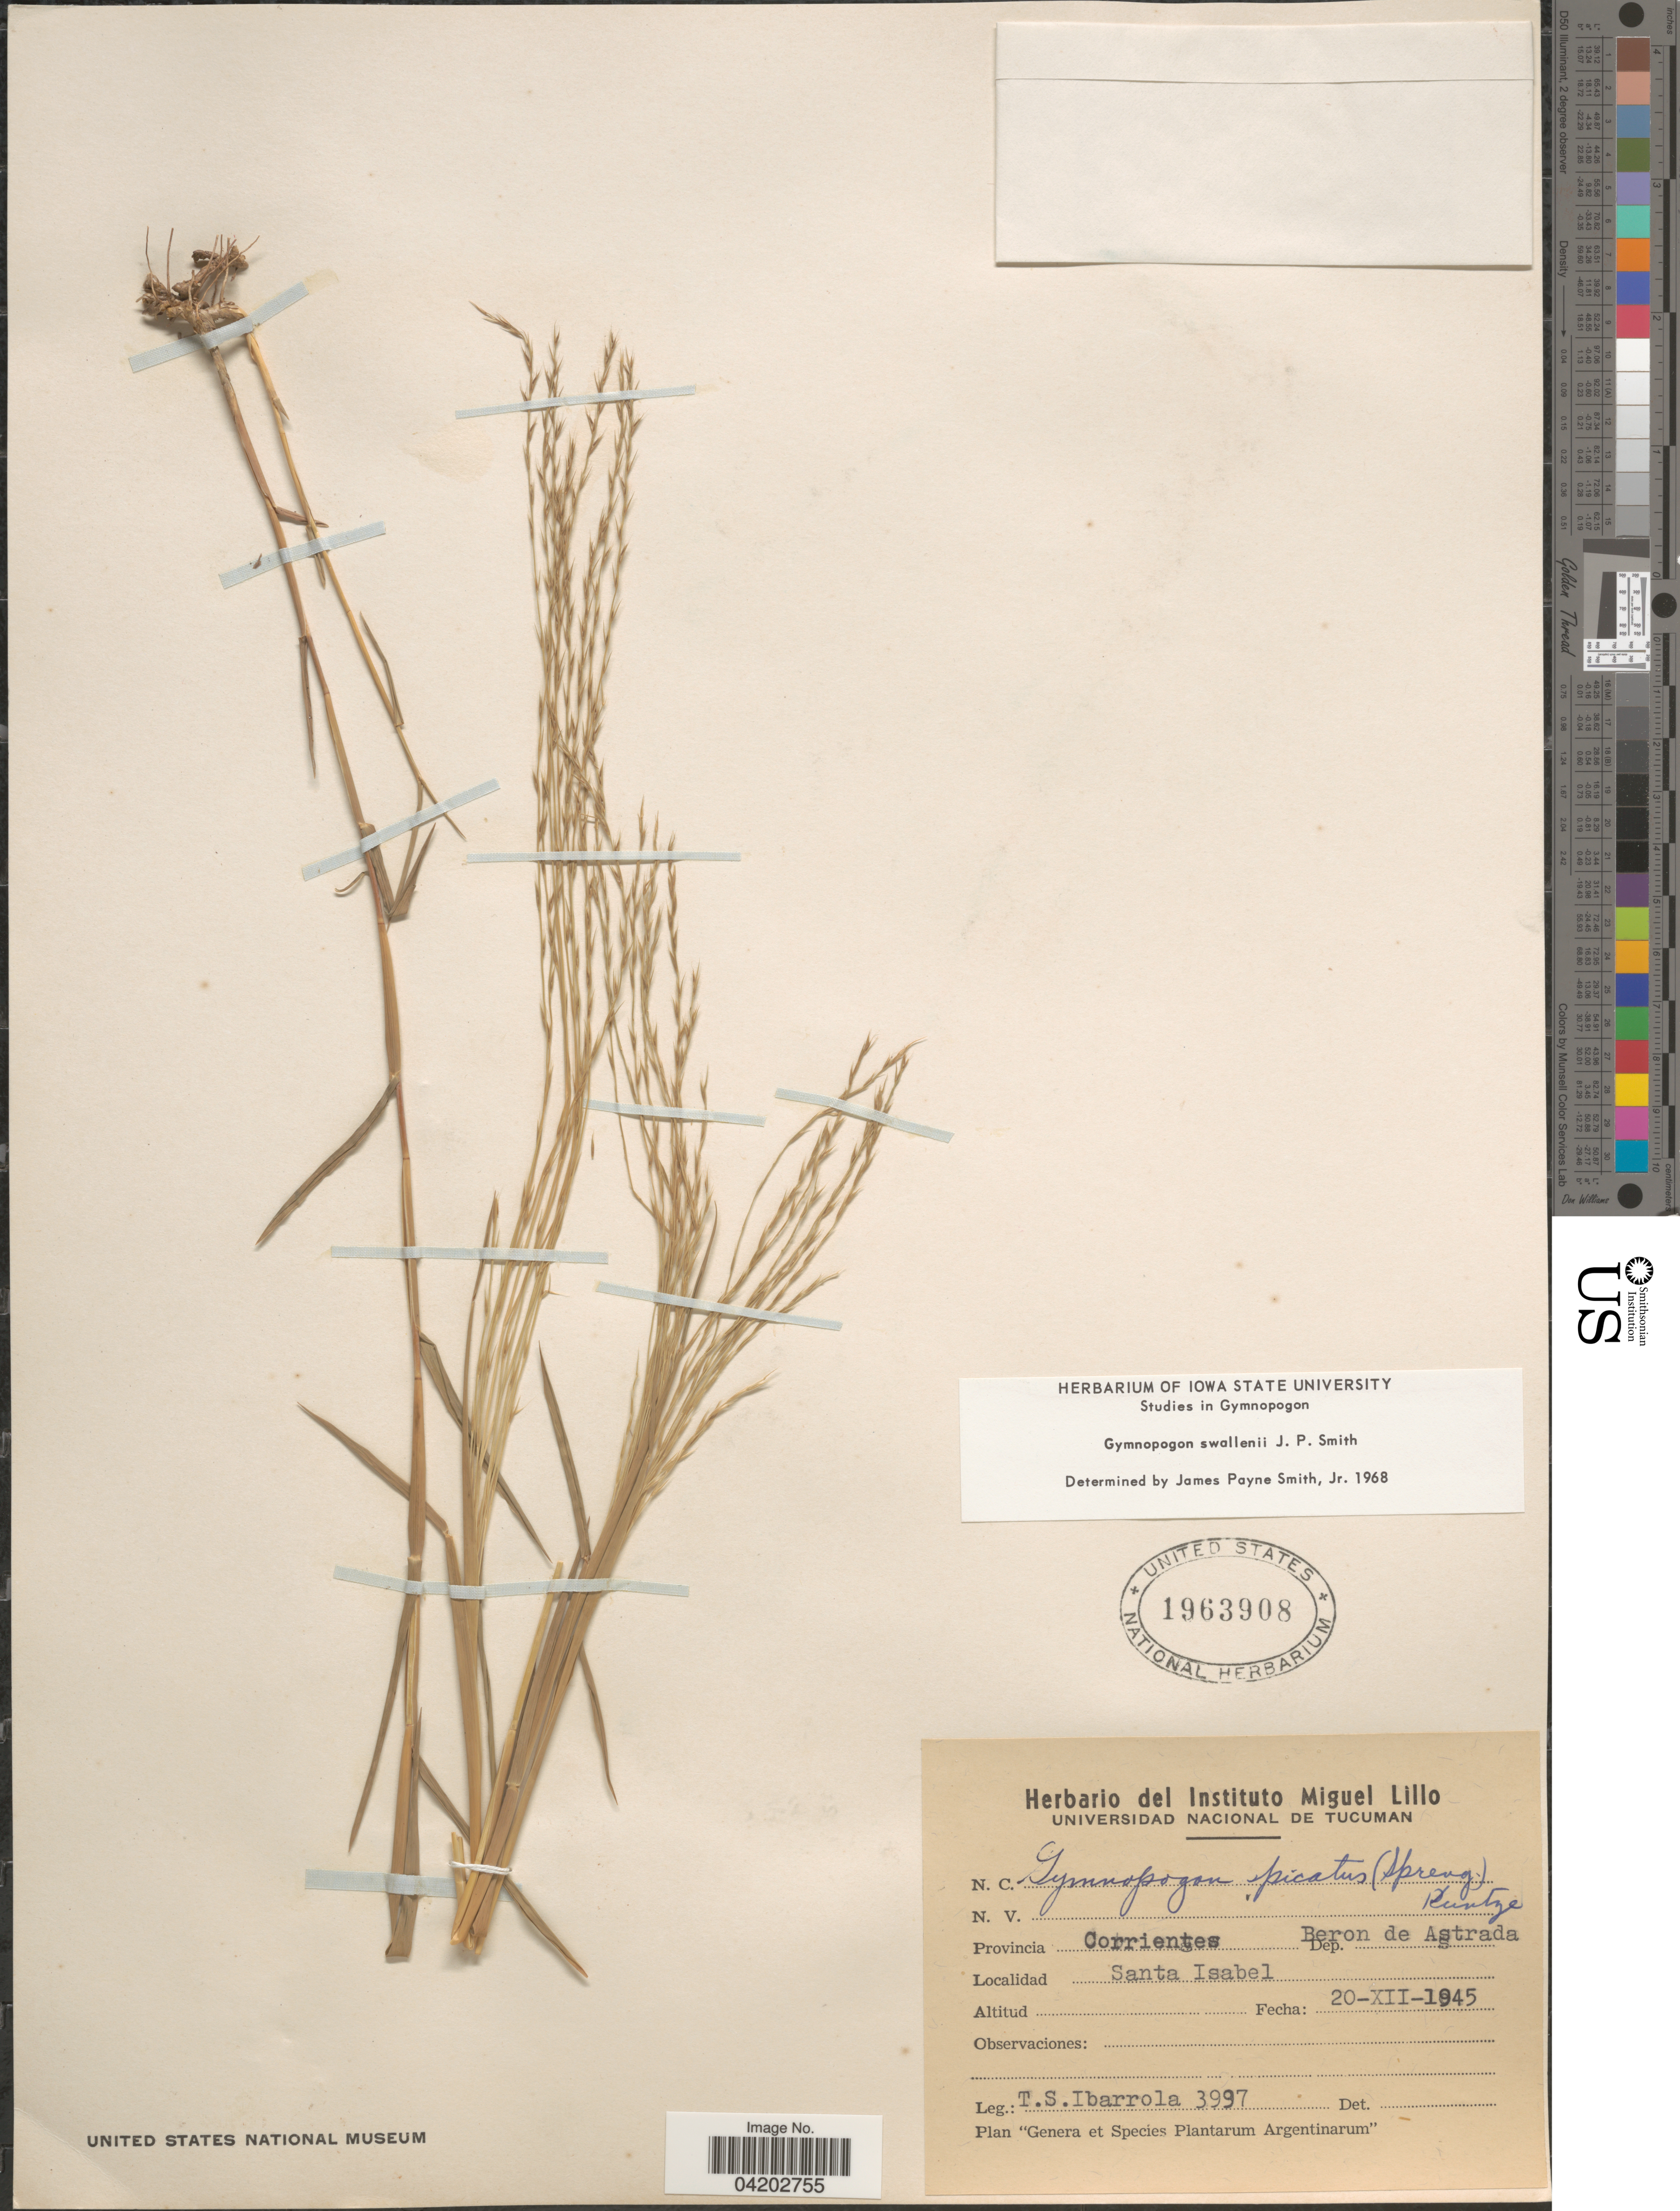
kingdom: Plantae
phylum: Tracheophyta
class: Liliopsida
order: Poales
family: Poaceae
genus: Gymnopogon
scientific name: Gymnopogon legrandii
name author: Roseng.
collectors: T. Ibarrola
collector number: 3997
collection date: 1945-12-20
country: Argentina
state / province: Corrientes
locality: Dep. Beron de Astrada. Santa Isabel.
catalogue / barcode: US 1963908